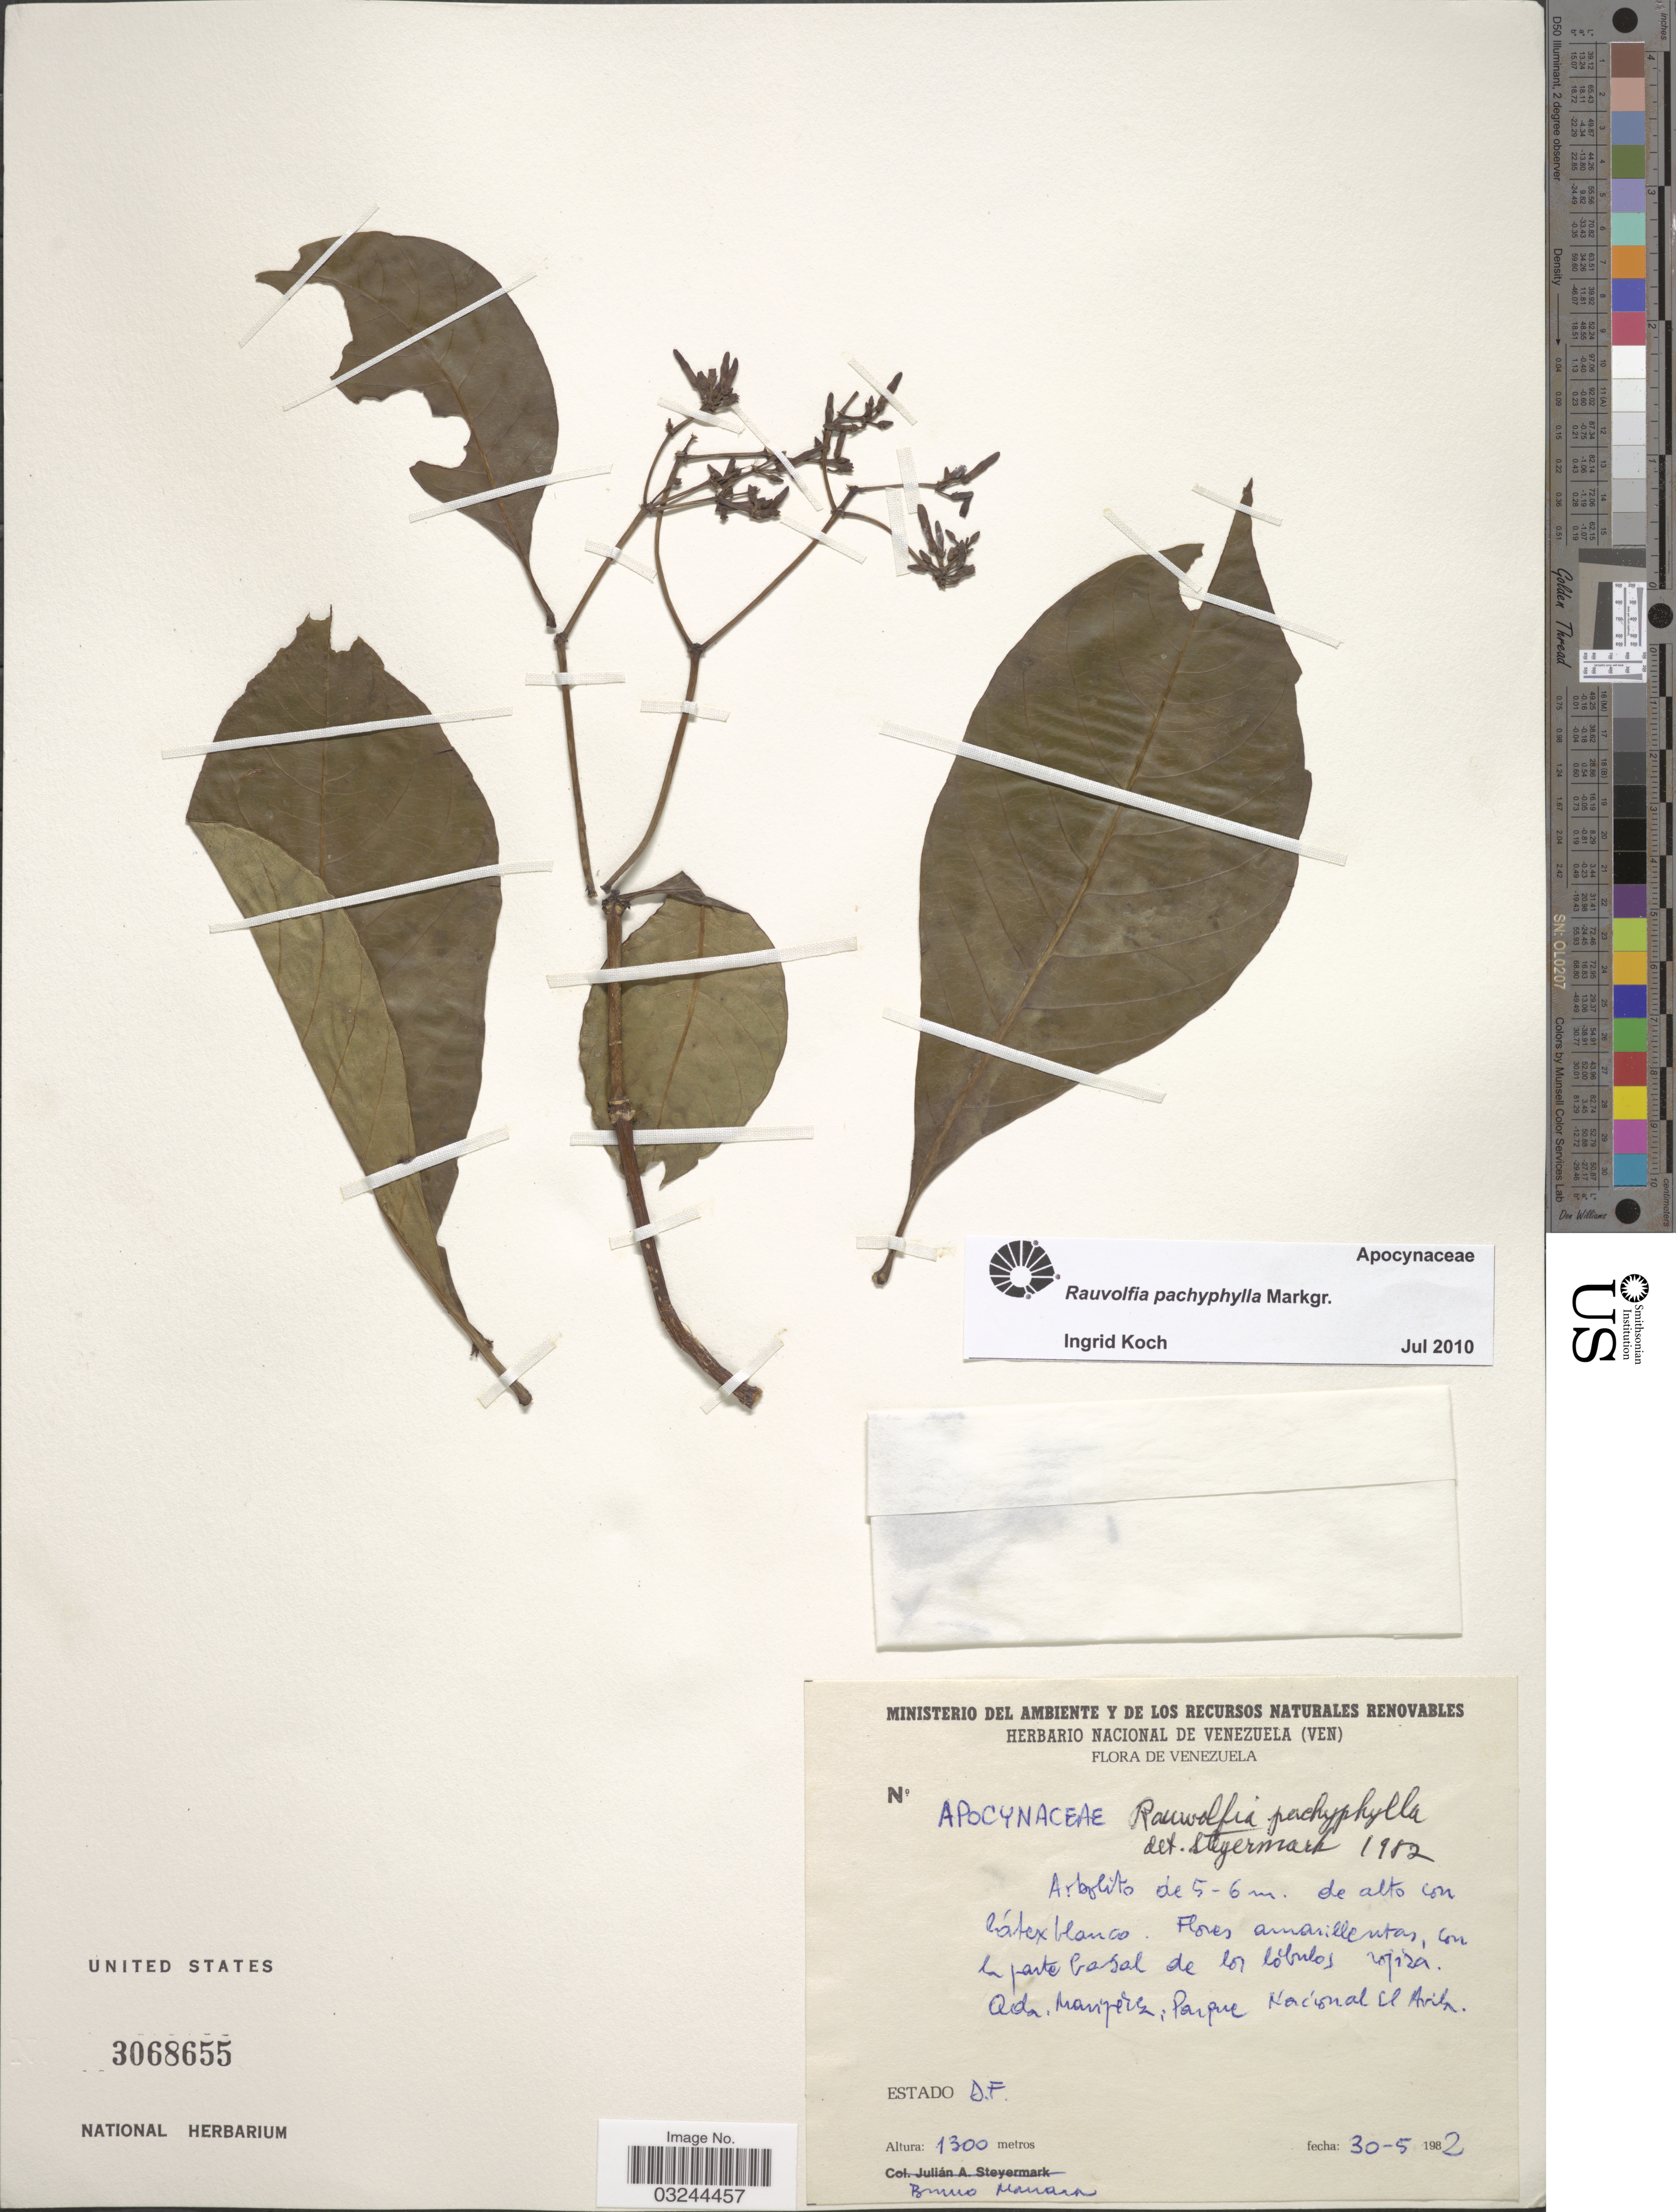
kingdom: Plantae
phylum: Tracheophyta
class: Magnoliopsida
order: Gentianales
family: Apocynaceae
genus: Rauvolfia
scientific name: Rauvolfia pachyphylla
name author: Markgr.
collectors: B. Manara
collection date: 1982-05-30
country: Venezuela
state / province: Miranda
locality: Ada Maripeiz: Parque Nacional El Avila. Estado D.F.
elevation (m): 1300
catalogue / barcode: US 3068655